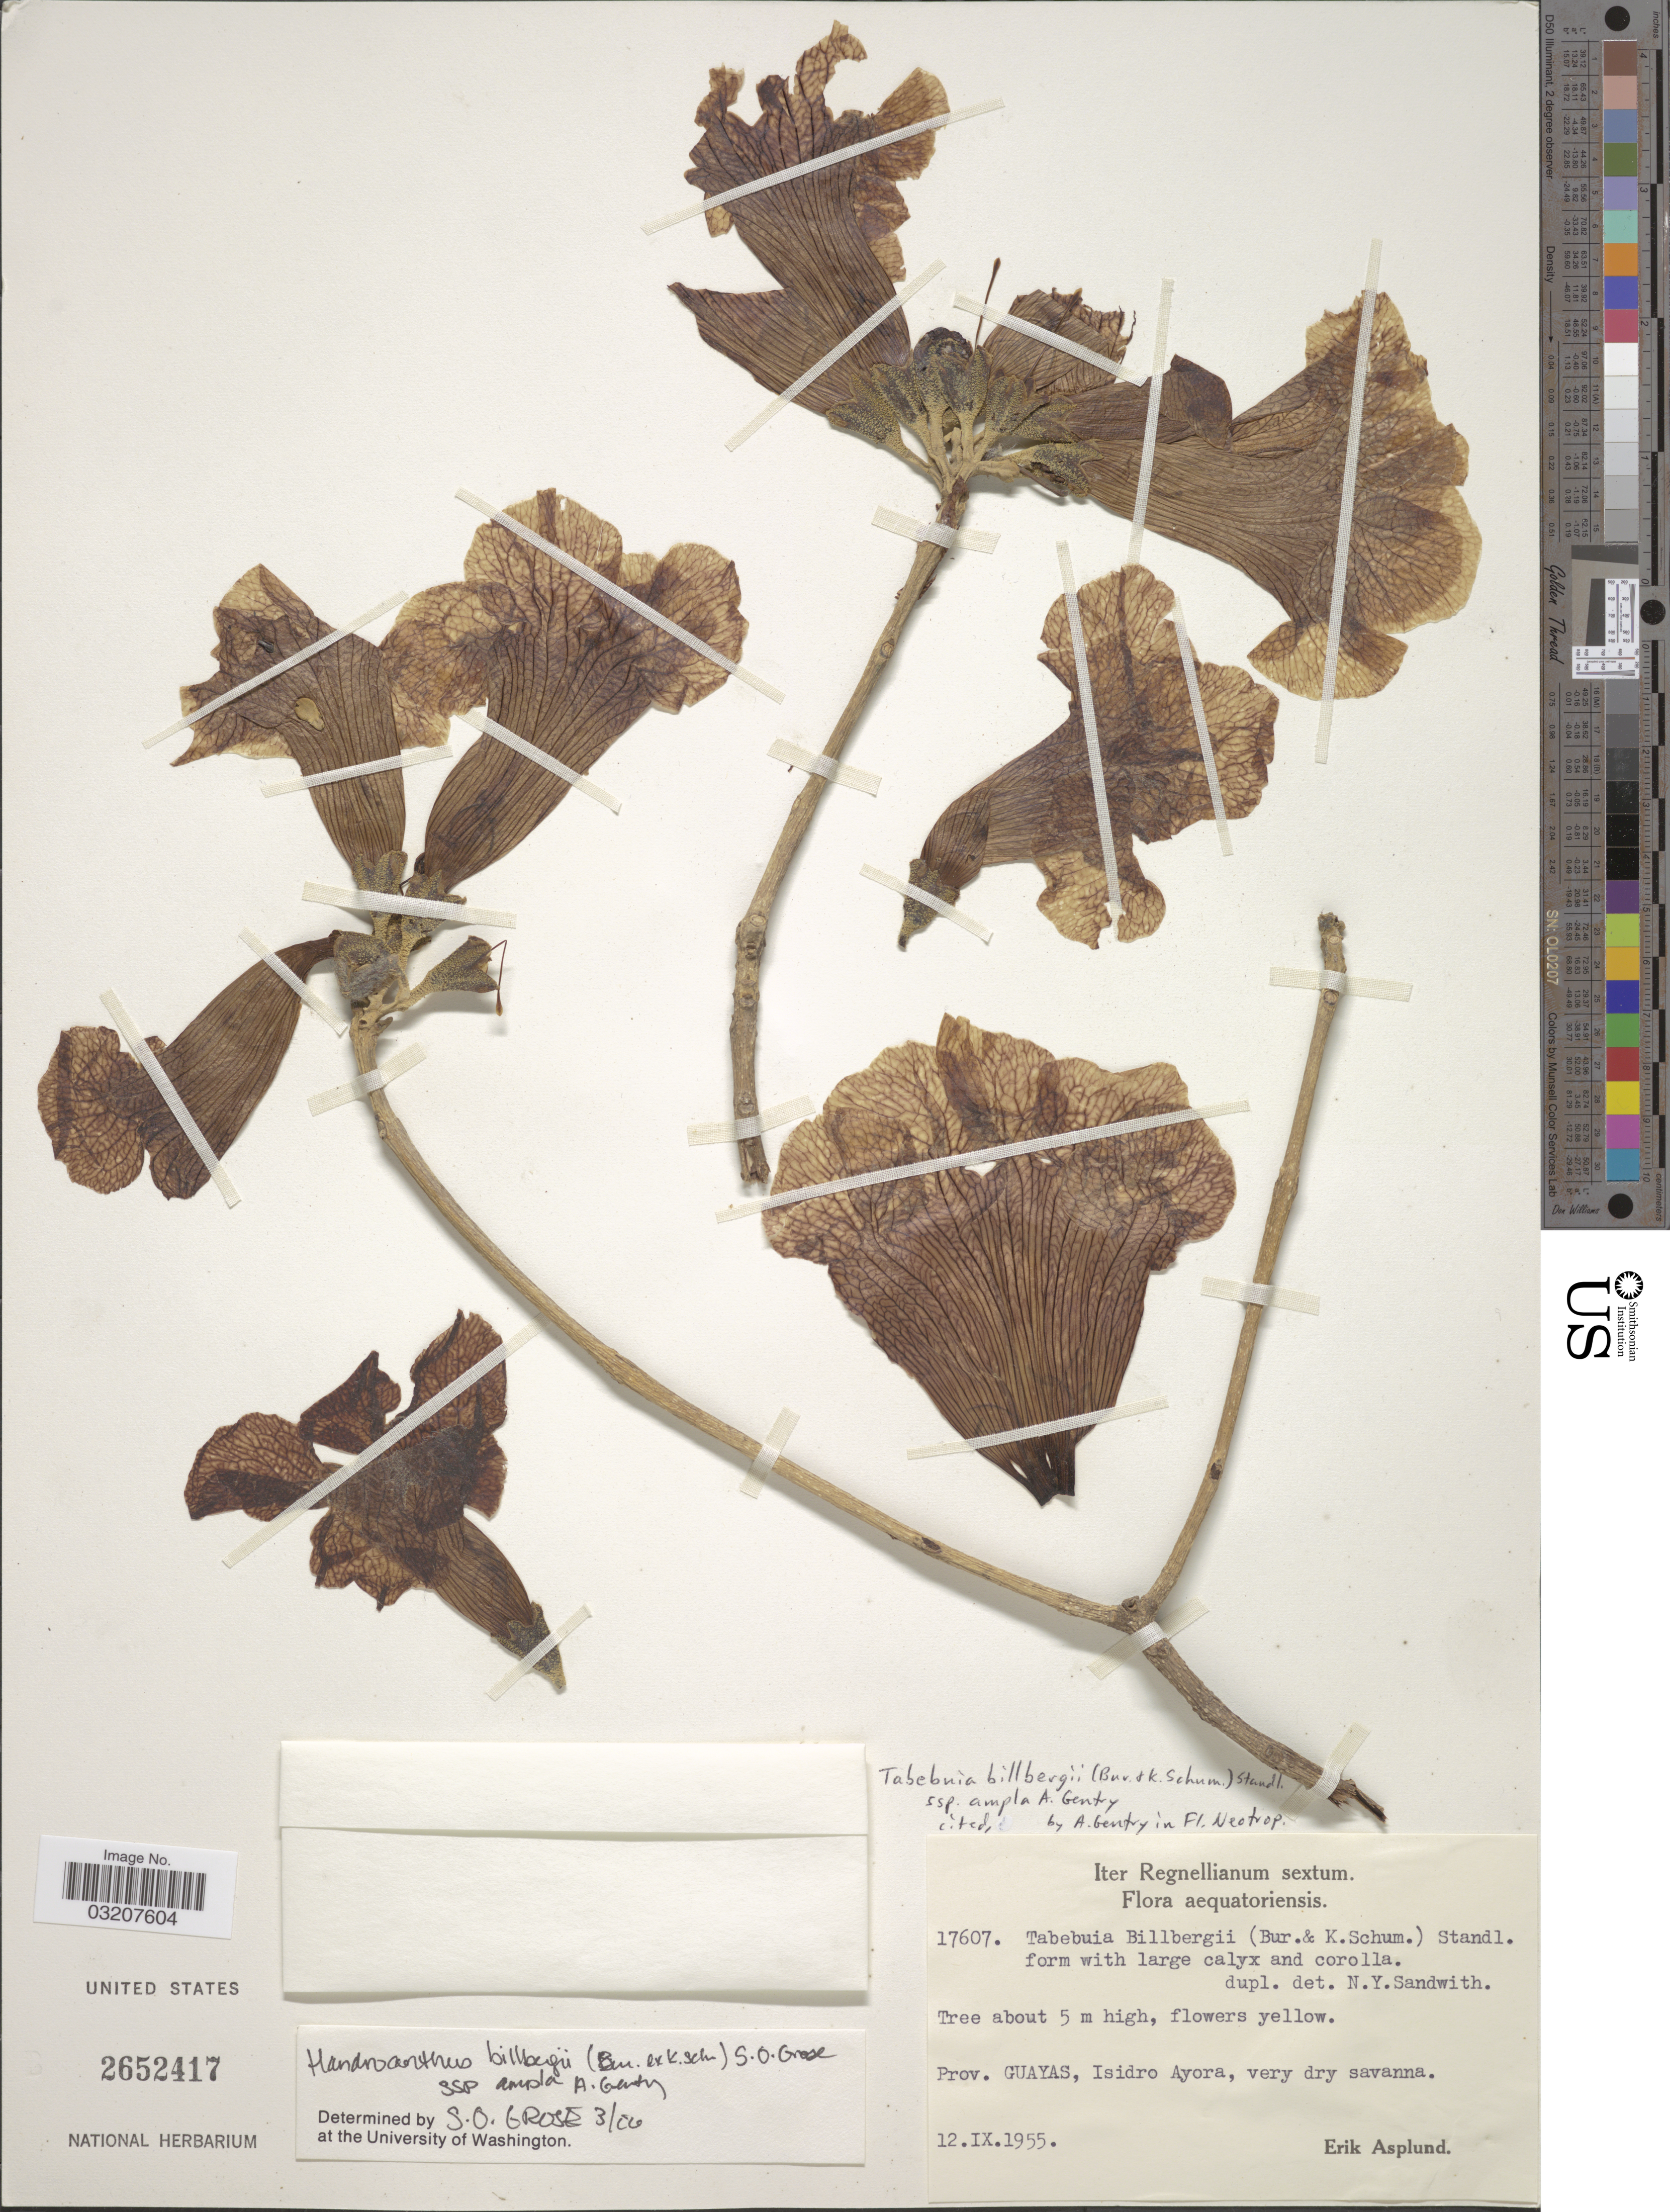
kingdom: Plantae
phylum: Tracheophyta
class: Magnoliopsida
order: Lamiales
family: Bignoniaceae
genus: Handroanthus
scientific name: Handroanthus billgergii subsp. amplus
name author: (A.H. Gentry) S.O. Grose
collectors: E. Asplund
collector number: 17607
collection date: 1955-09-12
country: Ecuador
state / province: Guayas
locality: Isidro Ayora.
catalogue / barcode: US 2652417